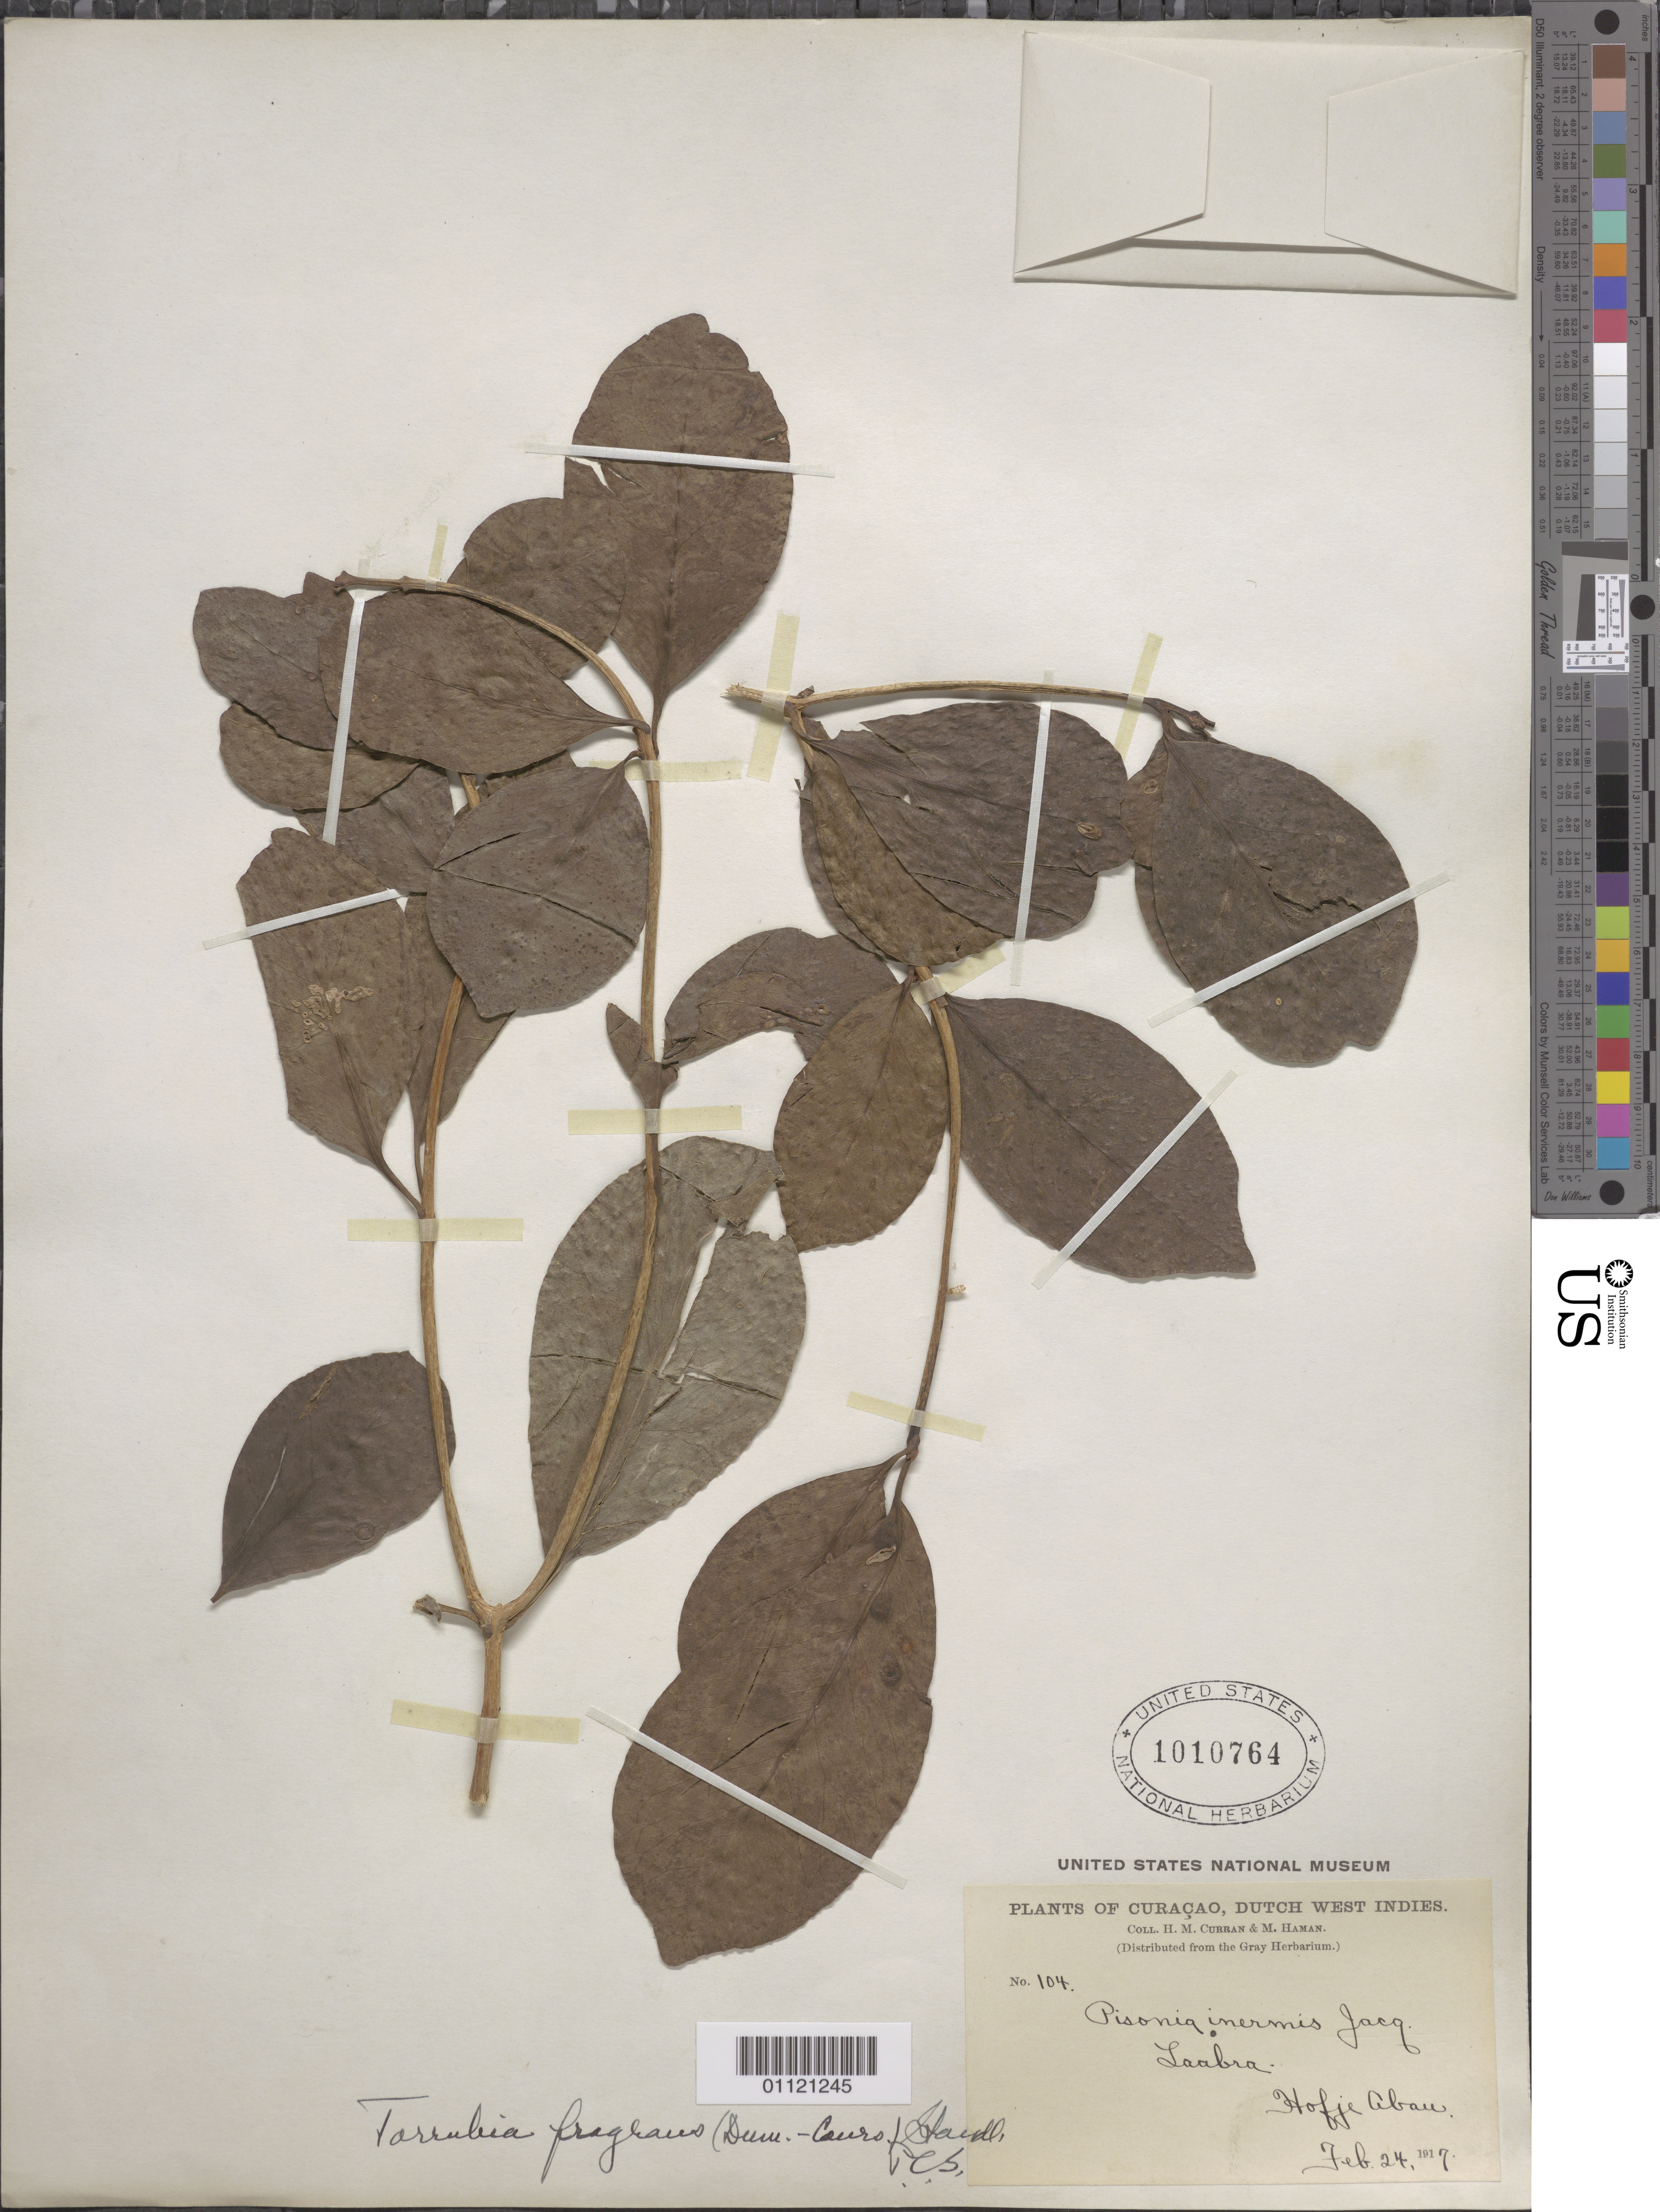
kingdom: Plantae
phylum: Tracheophyta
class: Magnoliopsida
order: Caryophyllales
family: Nyctaginaceae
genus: Guapira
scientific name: Guapira fragrans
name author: (Dum. Cours.) Little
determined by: Strong, Mark T., (BOT), Smithsonian Institution - National Museum of Natural History (UNITED STATES)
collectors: H. M. Curran & M. Haman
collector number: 104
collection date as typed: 24 Feb 1917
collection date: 1917-02-24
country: Curaçao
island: Curaçao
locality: Hofje Abau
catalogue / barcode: US 101764